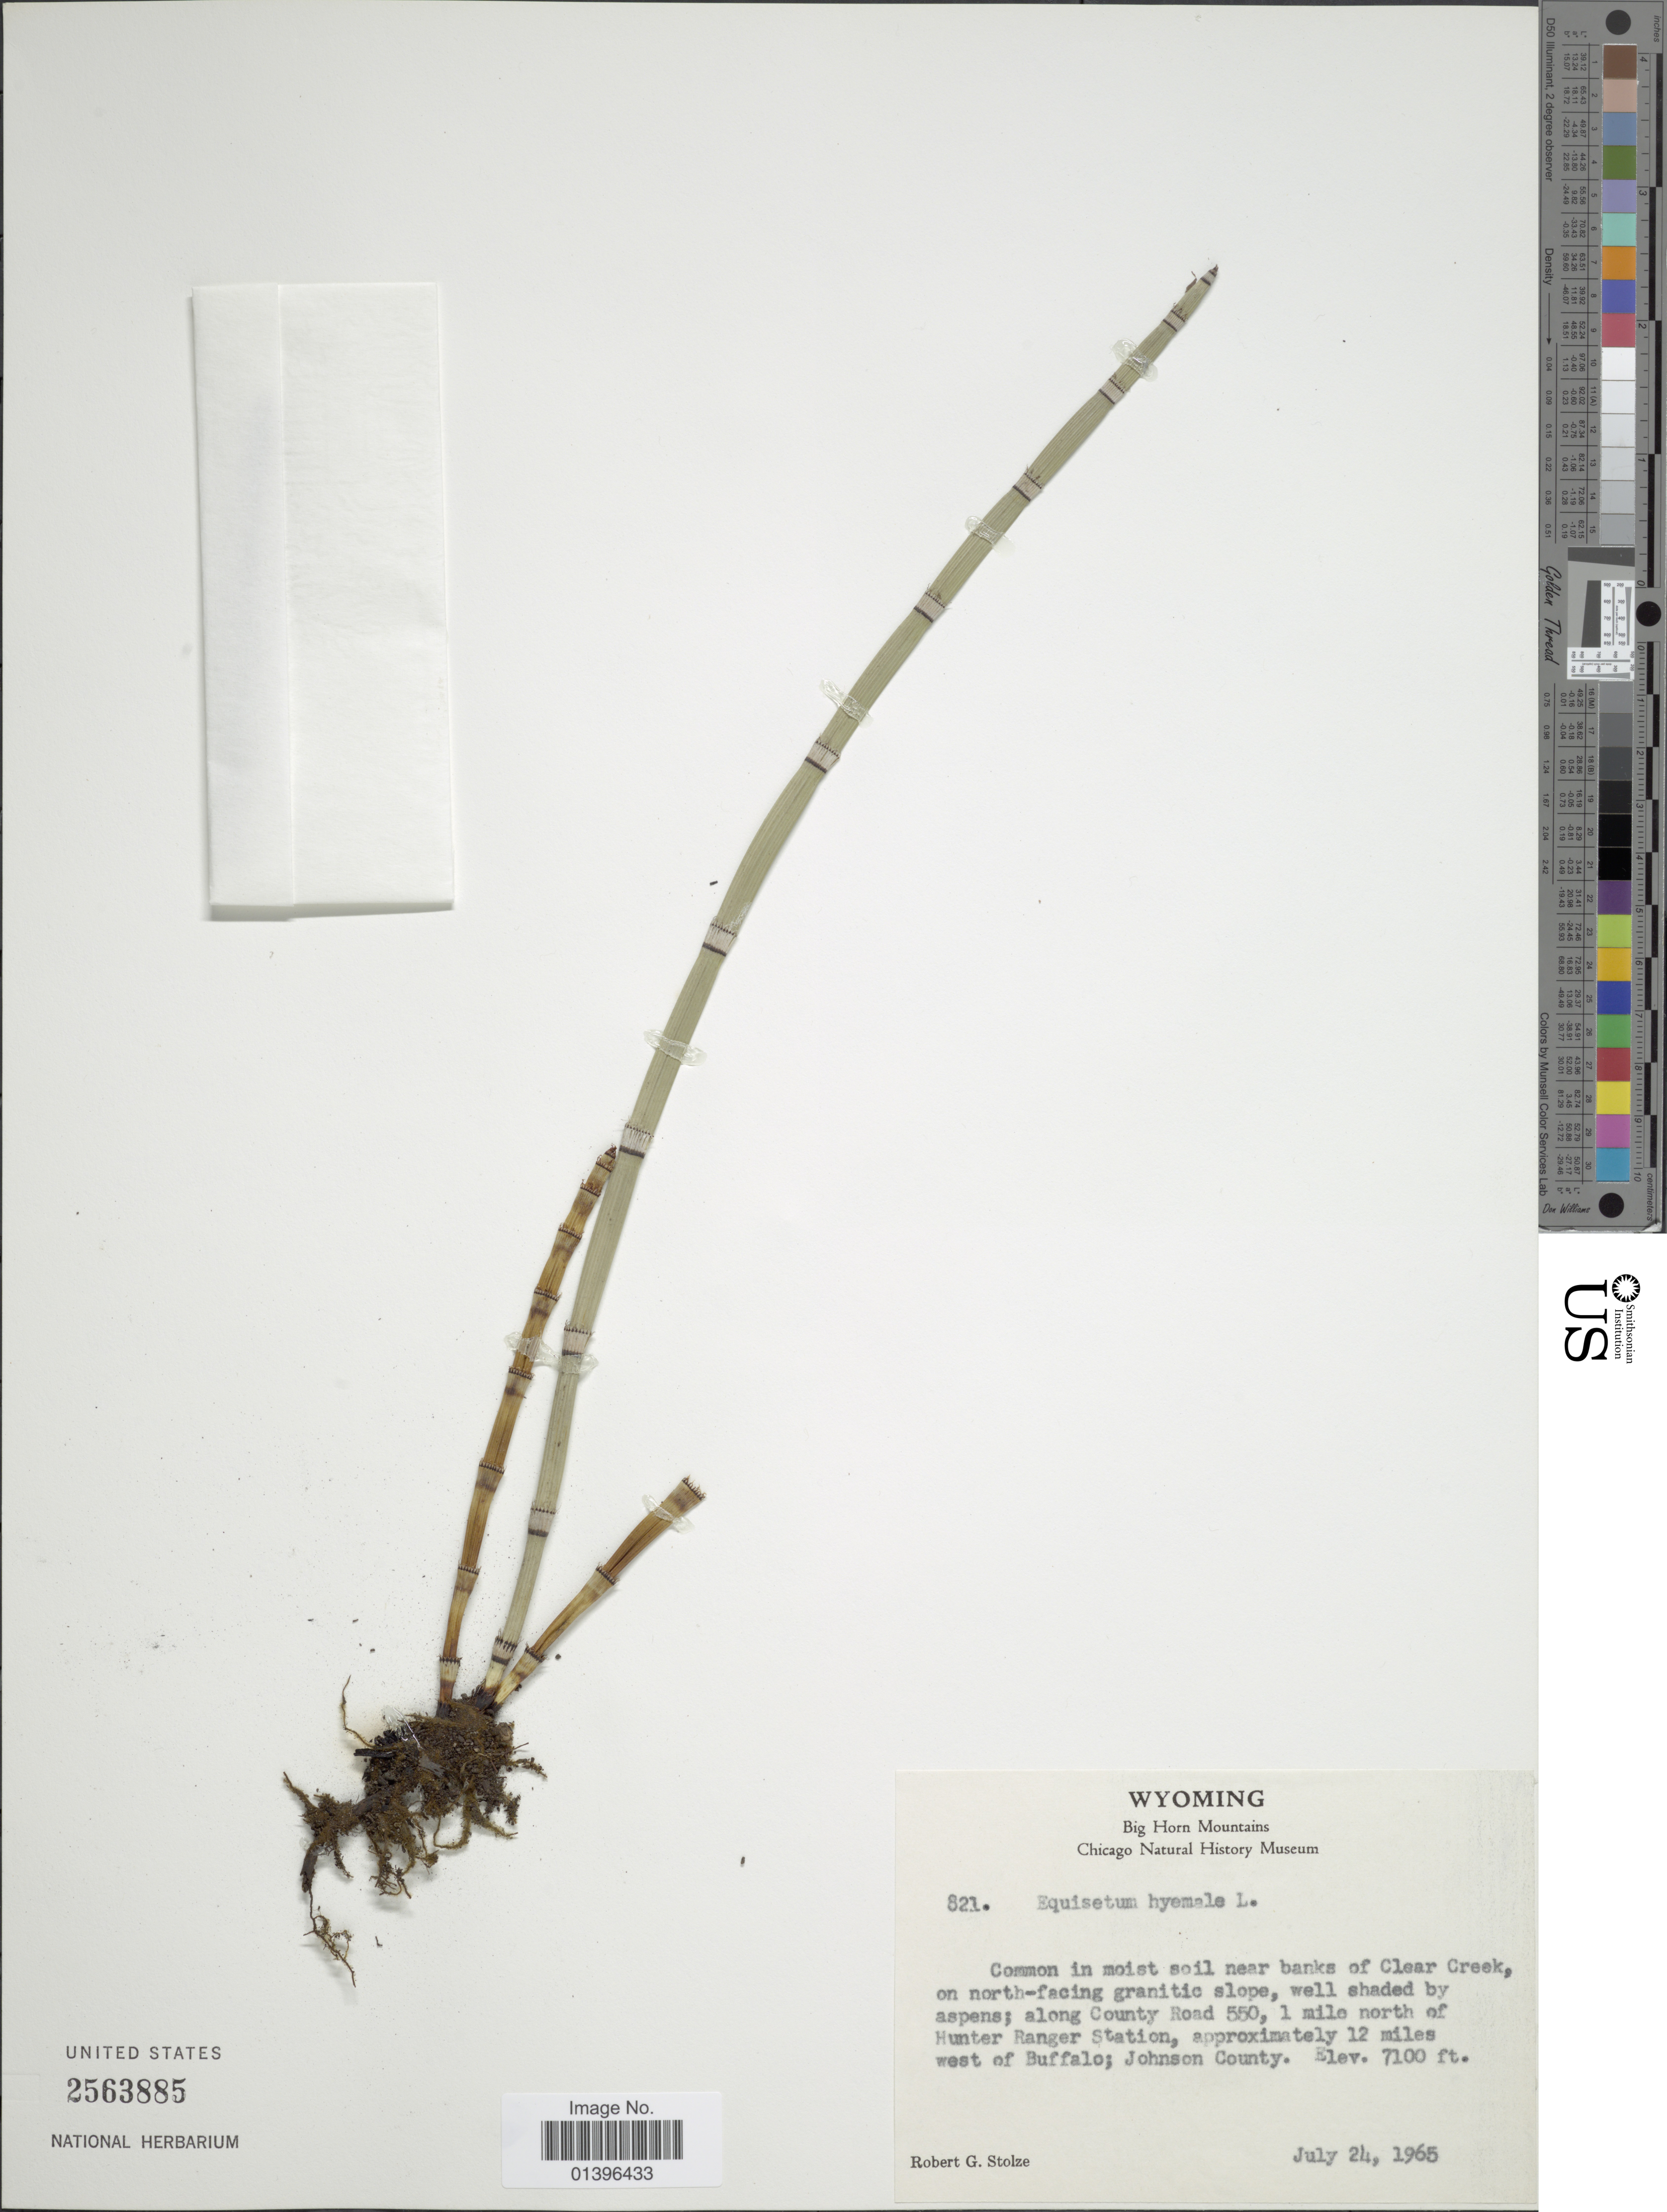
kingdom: Plantae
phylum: Tracheophyta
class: Polypodiopsida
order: Equisetales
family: Equisetaceae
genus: Equisetum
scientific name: Equisetum hyemale var. affine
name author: (Engelm.) A.A. Eaton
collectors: R. G. Stolze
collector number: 821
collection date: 1965-07-24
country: United States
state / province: Wyoming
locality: Big Horn Mountains. Common in moist soil near banks of Clear Creek, on north-facing granitic slope. Along County Road 550, 1 mile north of Hunter Ranger Station, approximately 12 miles west of Buffalo; Johnson County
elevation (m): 2164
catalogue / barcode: US 2563885